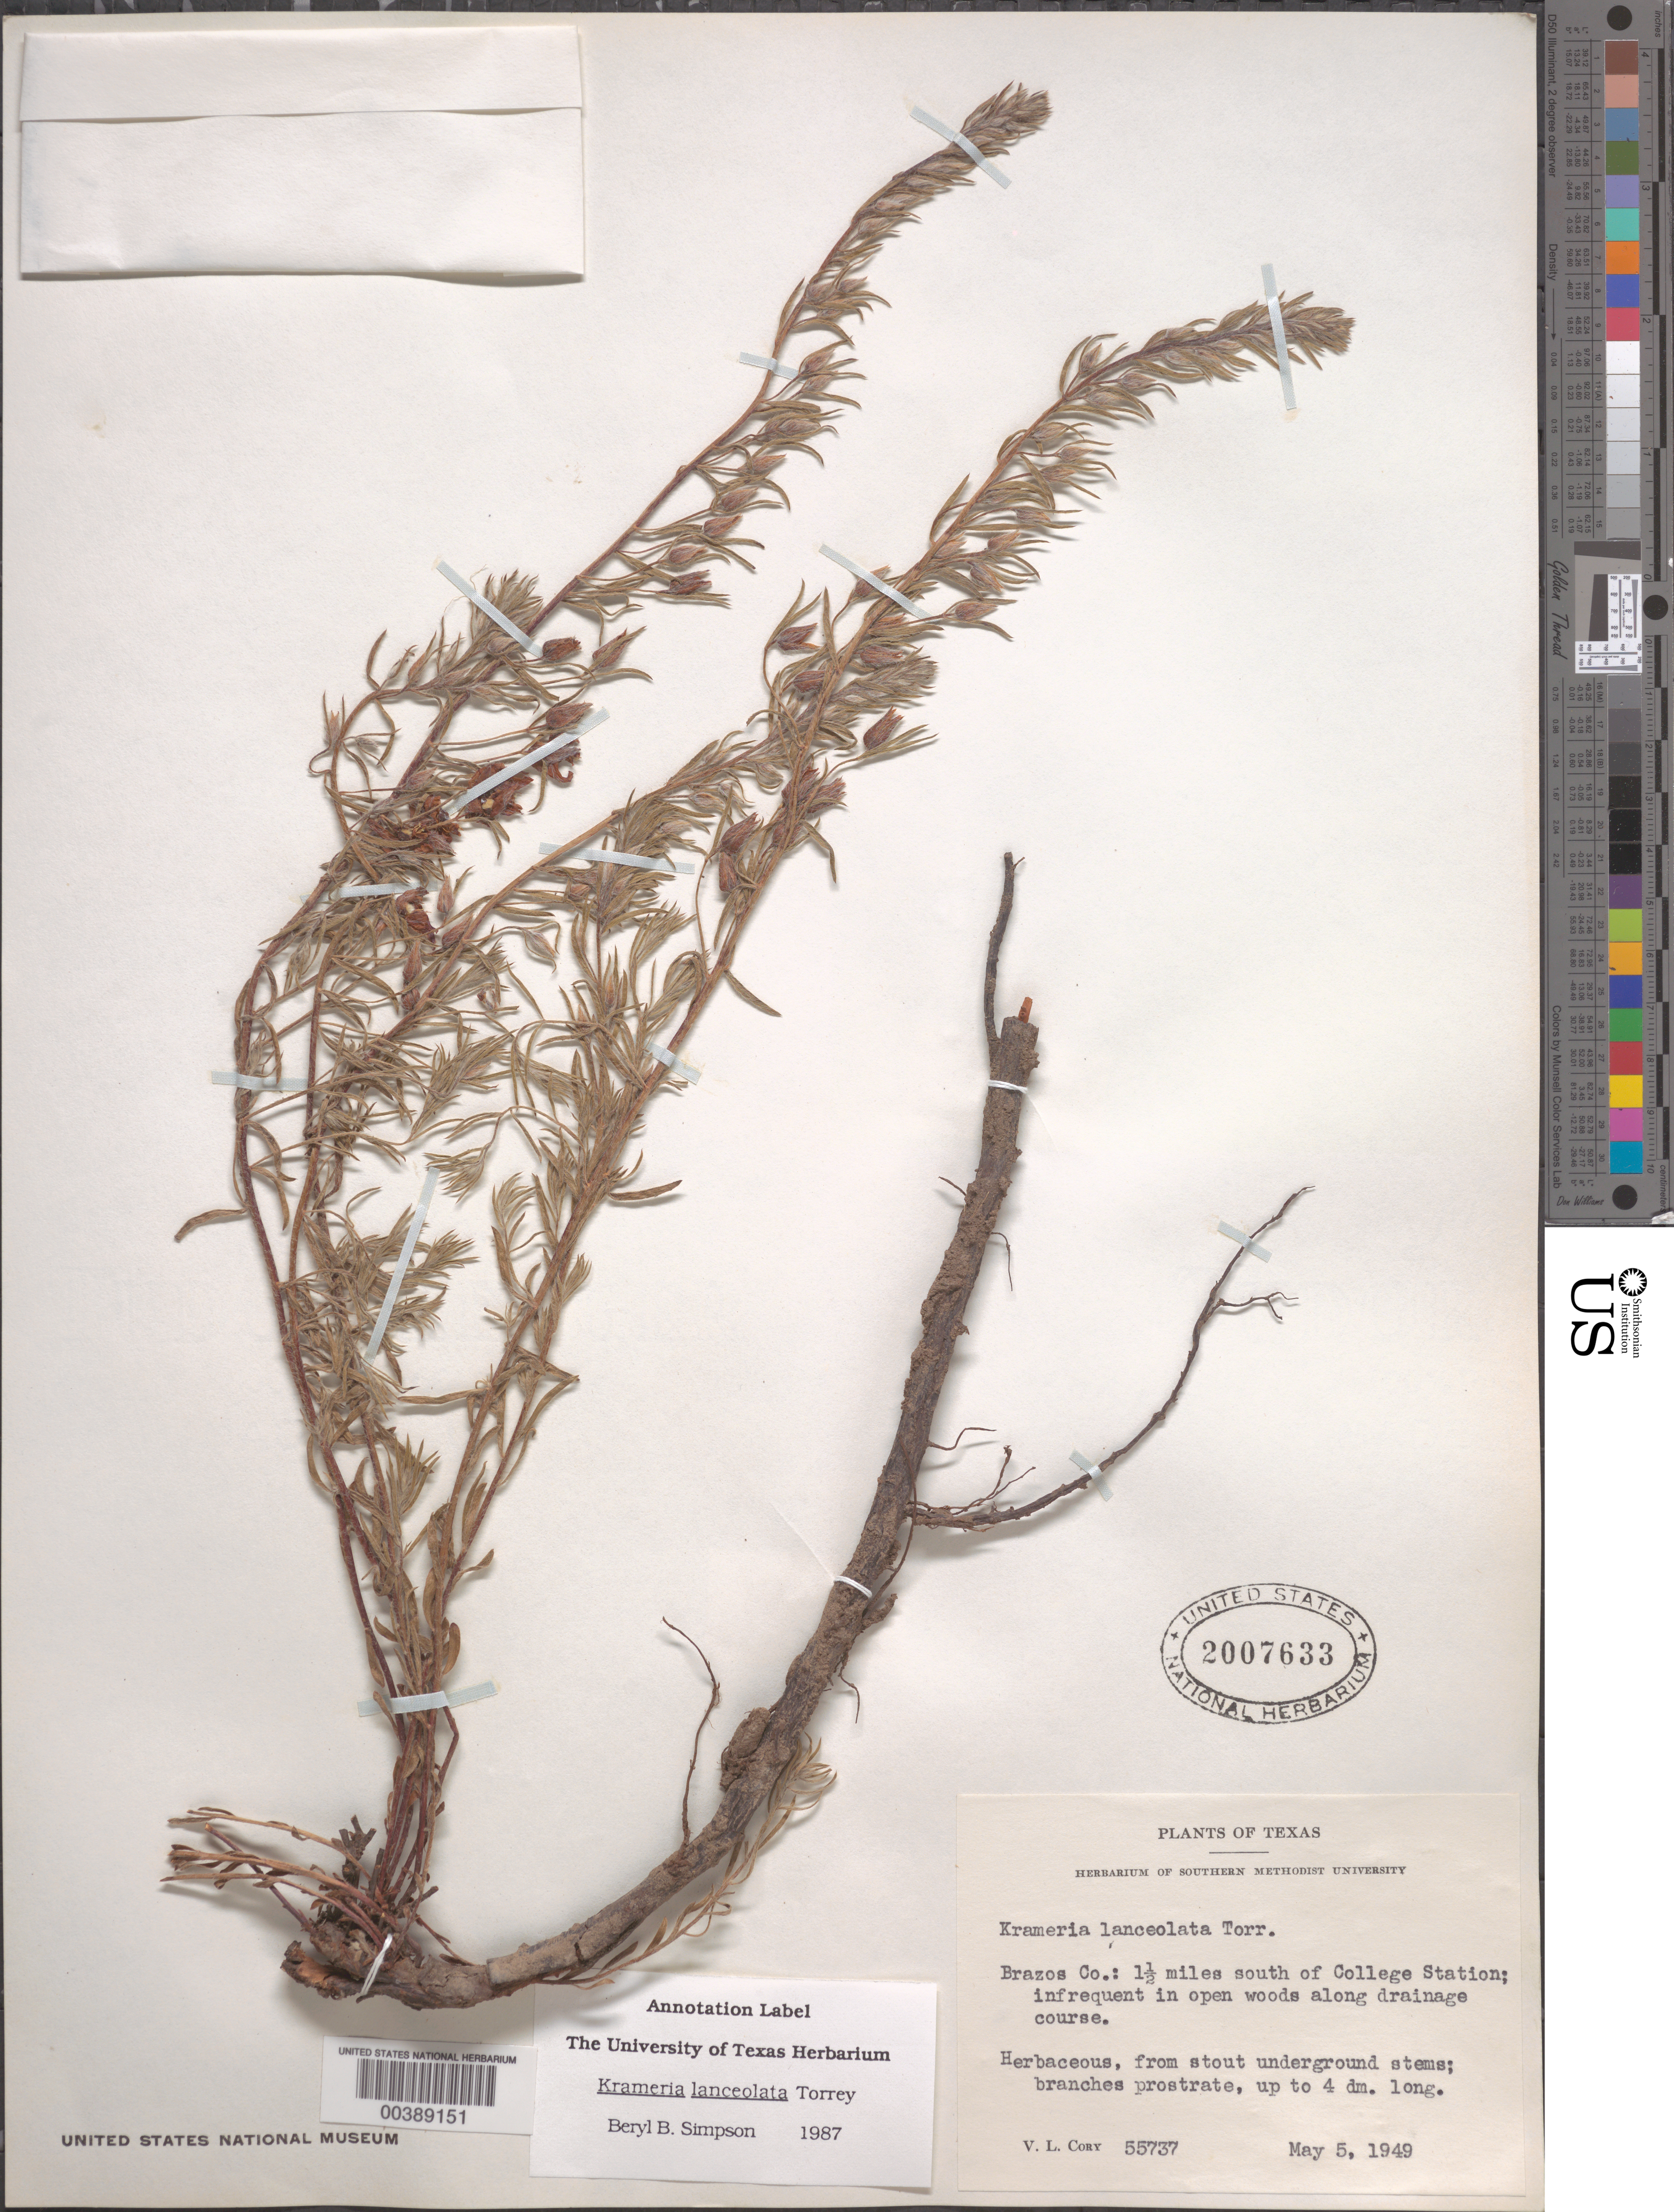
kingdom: Plantae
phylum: Tracheophyta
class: Magnoliopsida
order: Zygophyllales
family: Krameriaceae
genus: Krameria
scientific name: Krameria lanceolata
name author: Torr.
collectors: V. Cory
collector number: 55737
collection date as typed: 05 May 1949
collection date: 1949-05-05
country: United States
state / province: Texas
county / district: Brazos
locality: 1.5 mi s of college station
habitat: In open woods along drainage course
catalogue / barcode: US 2007633